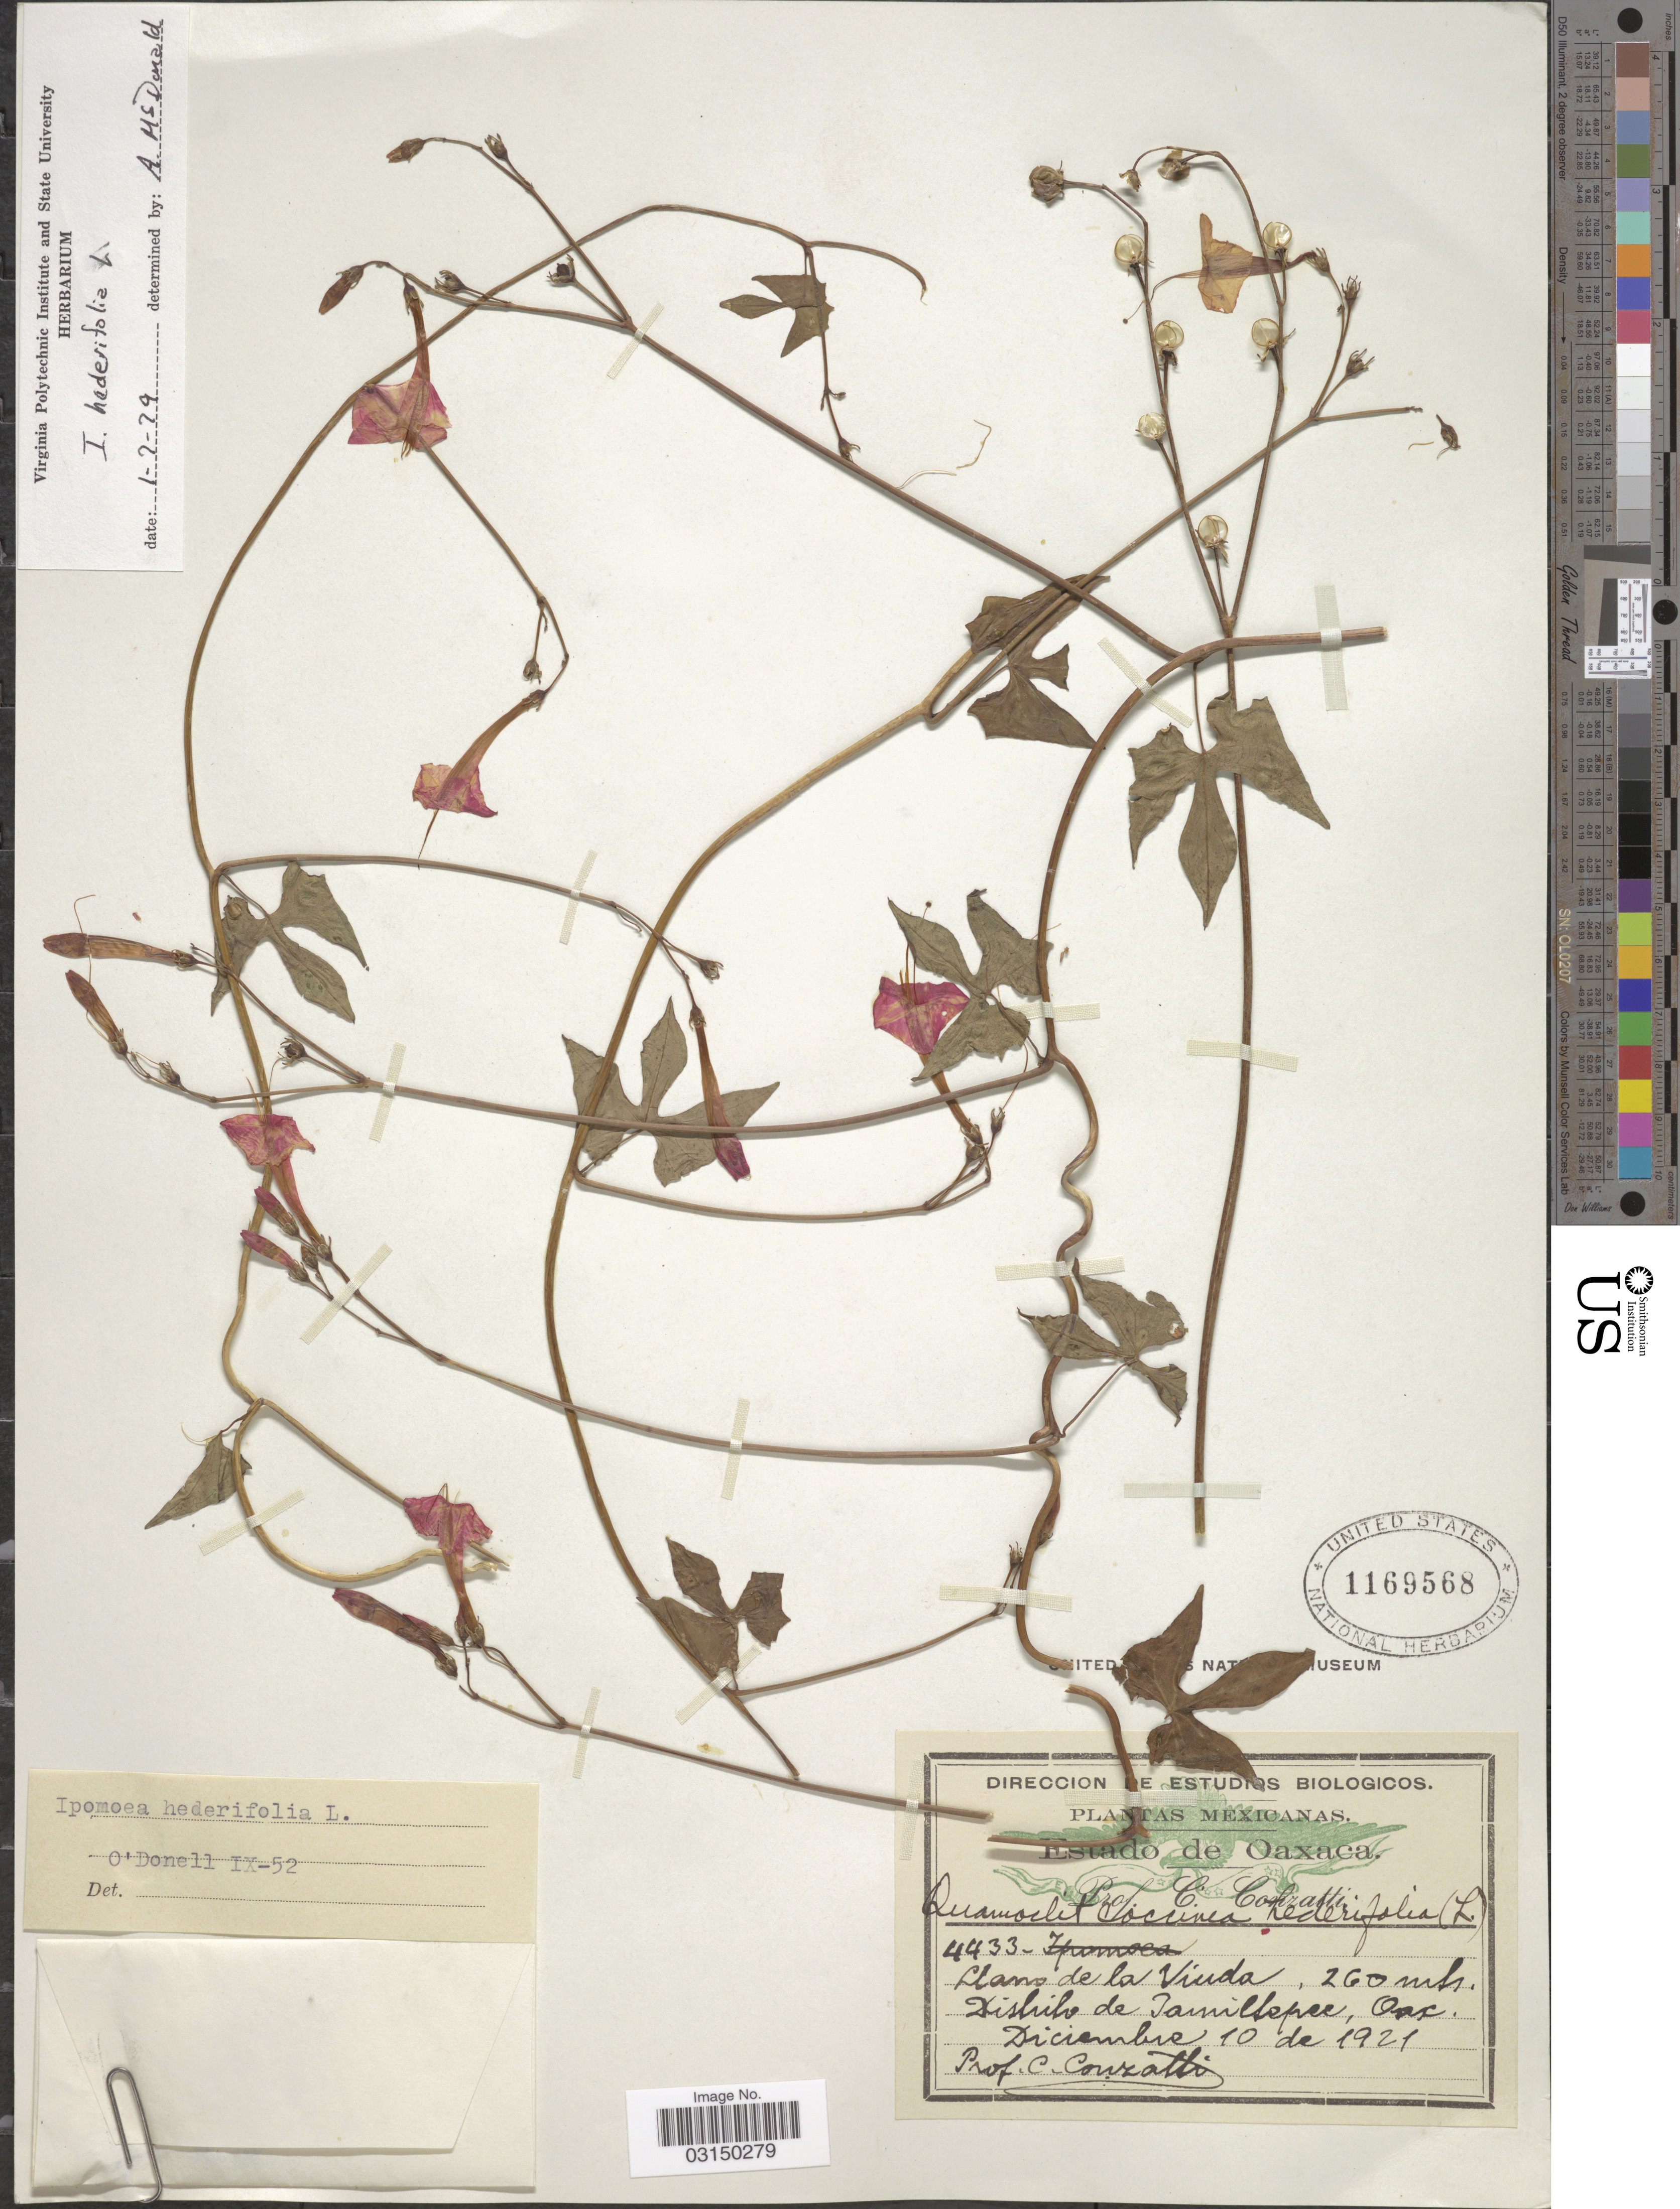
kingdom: Plantae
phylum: Tracheophyta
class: Magnoliopsida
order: Solanales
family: Convolvulaceae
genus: Ipomoea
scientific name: Ipomoea hederifolia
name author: L.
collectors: C. Conzatti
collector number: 4433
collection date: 1921-12-10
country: Mexico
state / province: Oaxaca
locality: Llano de la Viuda. Distrito de Tamiltepec.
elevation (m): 260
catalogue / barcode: US 1169568